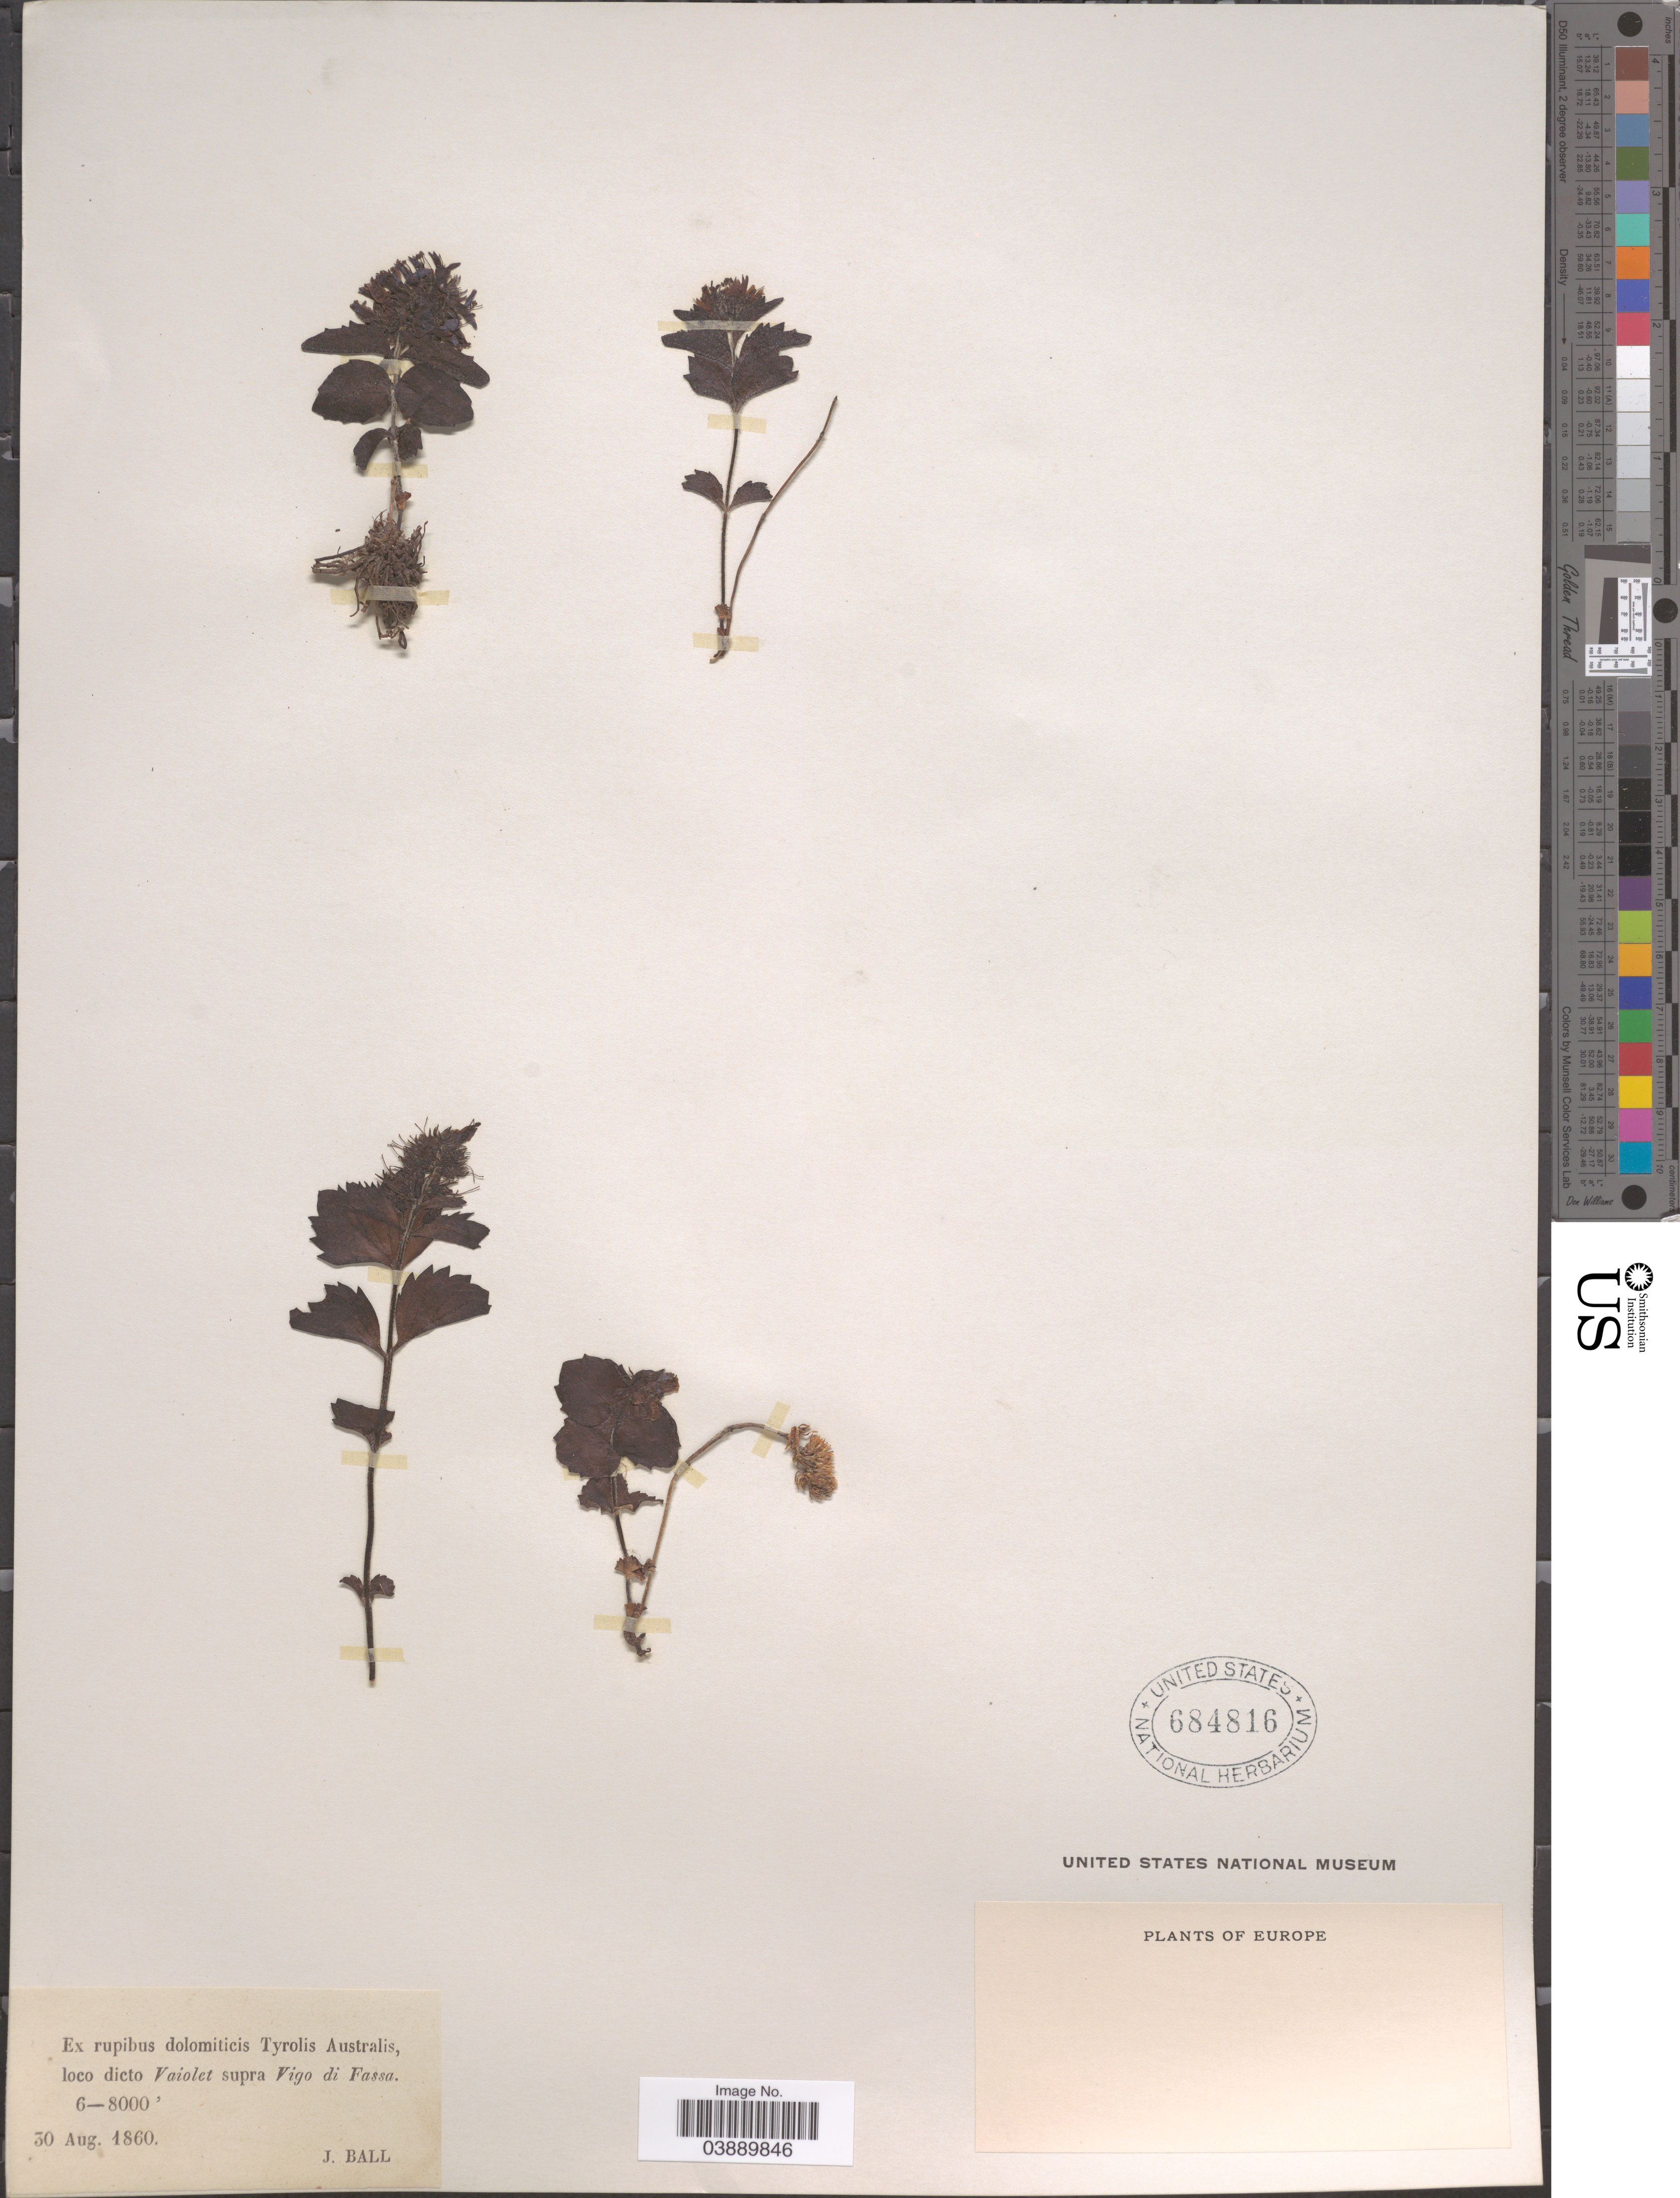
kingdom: Plantae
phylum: Tracheophyta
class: Magnoliopsida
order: Lamiales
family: Plantaginaceae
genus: Paederota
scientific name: Paederota bonarota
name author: (L.) L.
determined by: Albach, Dirk C.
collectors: J. Ball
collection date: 1860-08-30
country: Italy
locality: Ex rupibus dolomiticis Tyrolis Australis, loco dicto Vaiolet supra Vigo di Fassa. Europe.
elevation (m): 1829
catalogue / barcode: US 684816